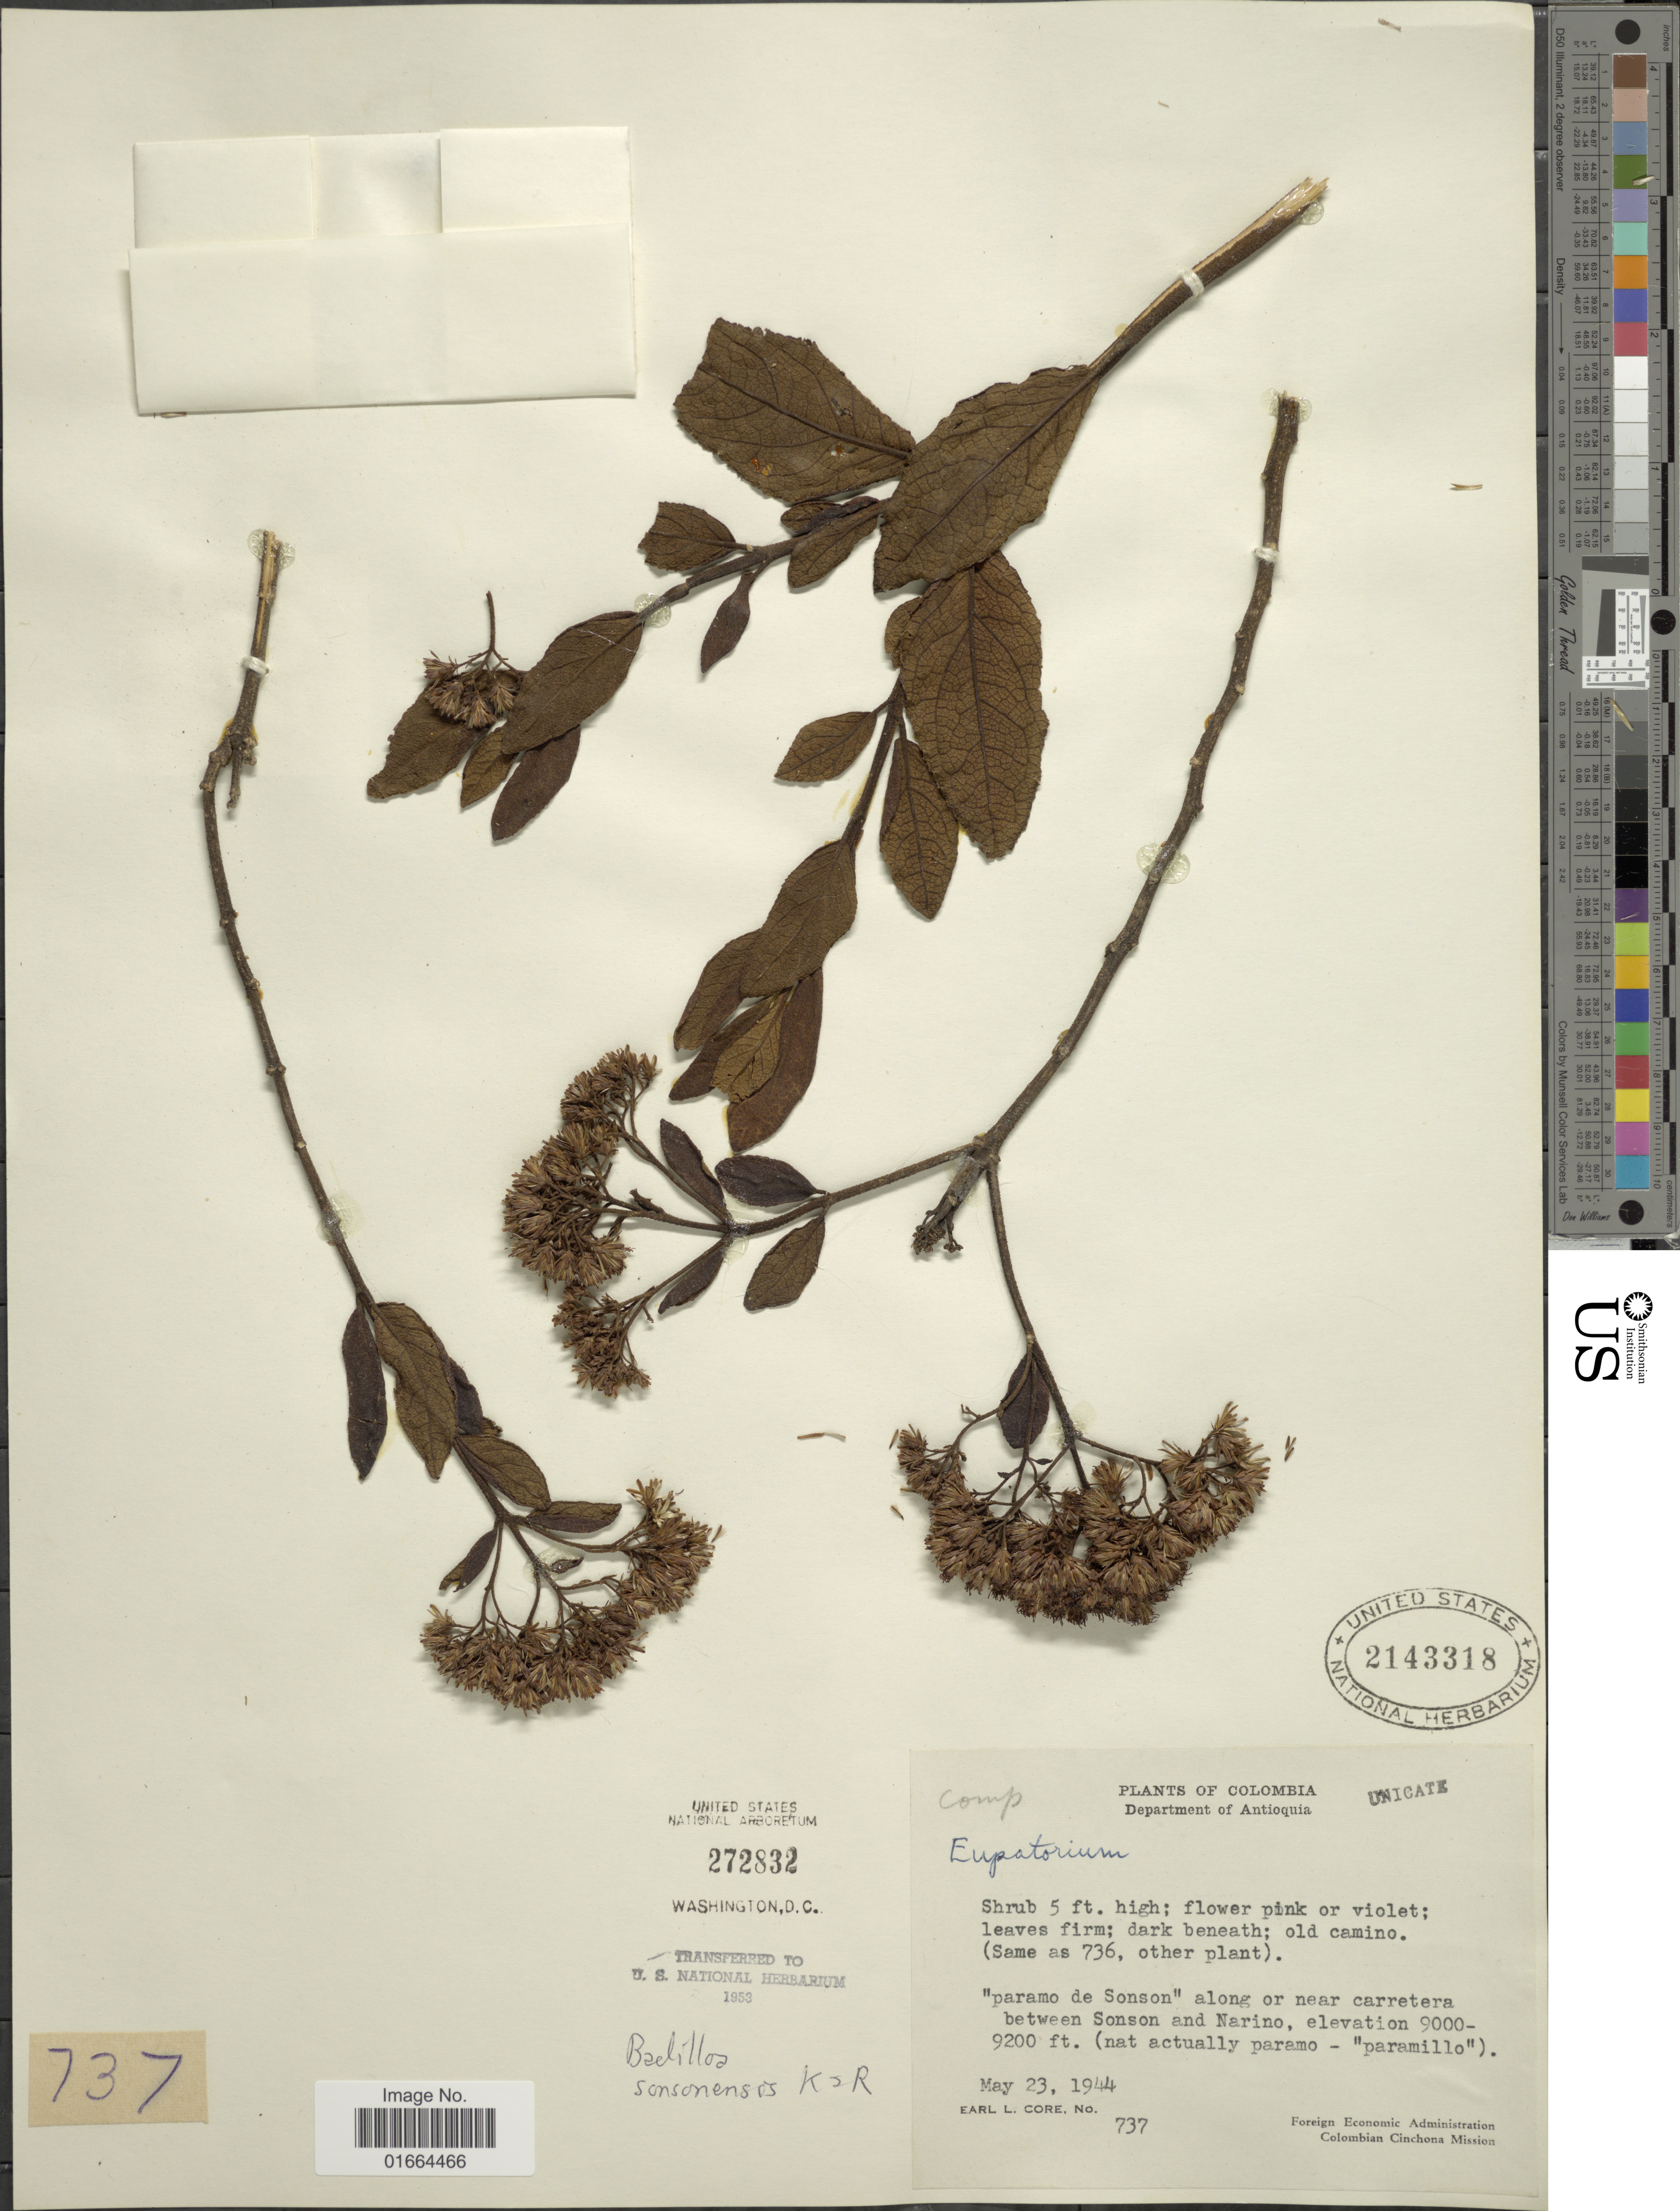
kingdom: Plantae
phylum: Tracheophyta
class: Magnoliopsida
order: Asterales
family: Asteraceae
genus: Badilloa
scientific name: Badilloa sonsonensis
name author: R.M. King & H. Rob.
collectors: E. L. Core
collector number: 737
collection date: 1944-05-23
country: Colombia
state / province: Antioquia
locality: Department of Antioquia, "paramo de Sonson" along or near carretera between Sonson and Narino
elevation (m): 2743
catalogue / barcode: US 2143318